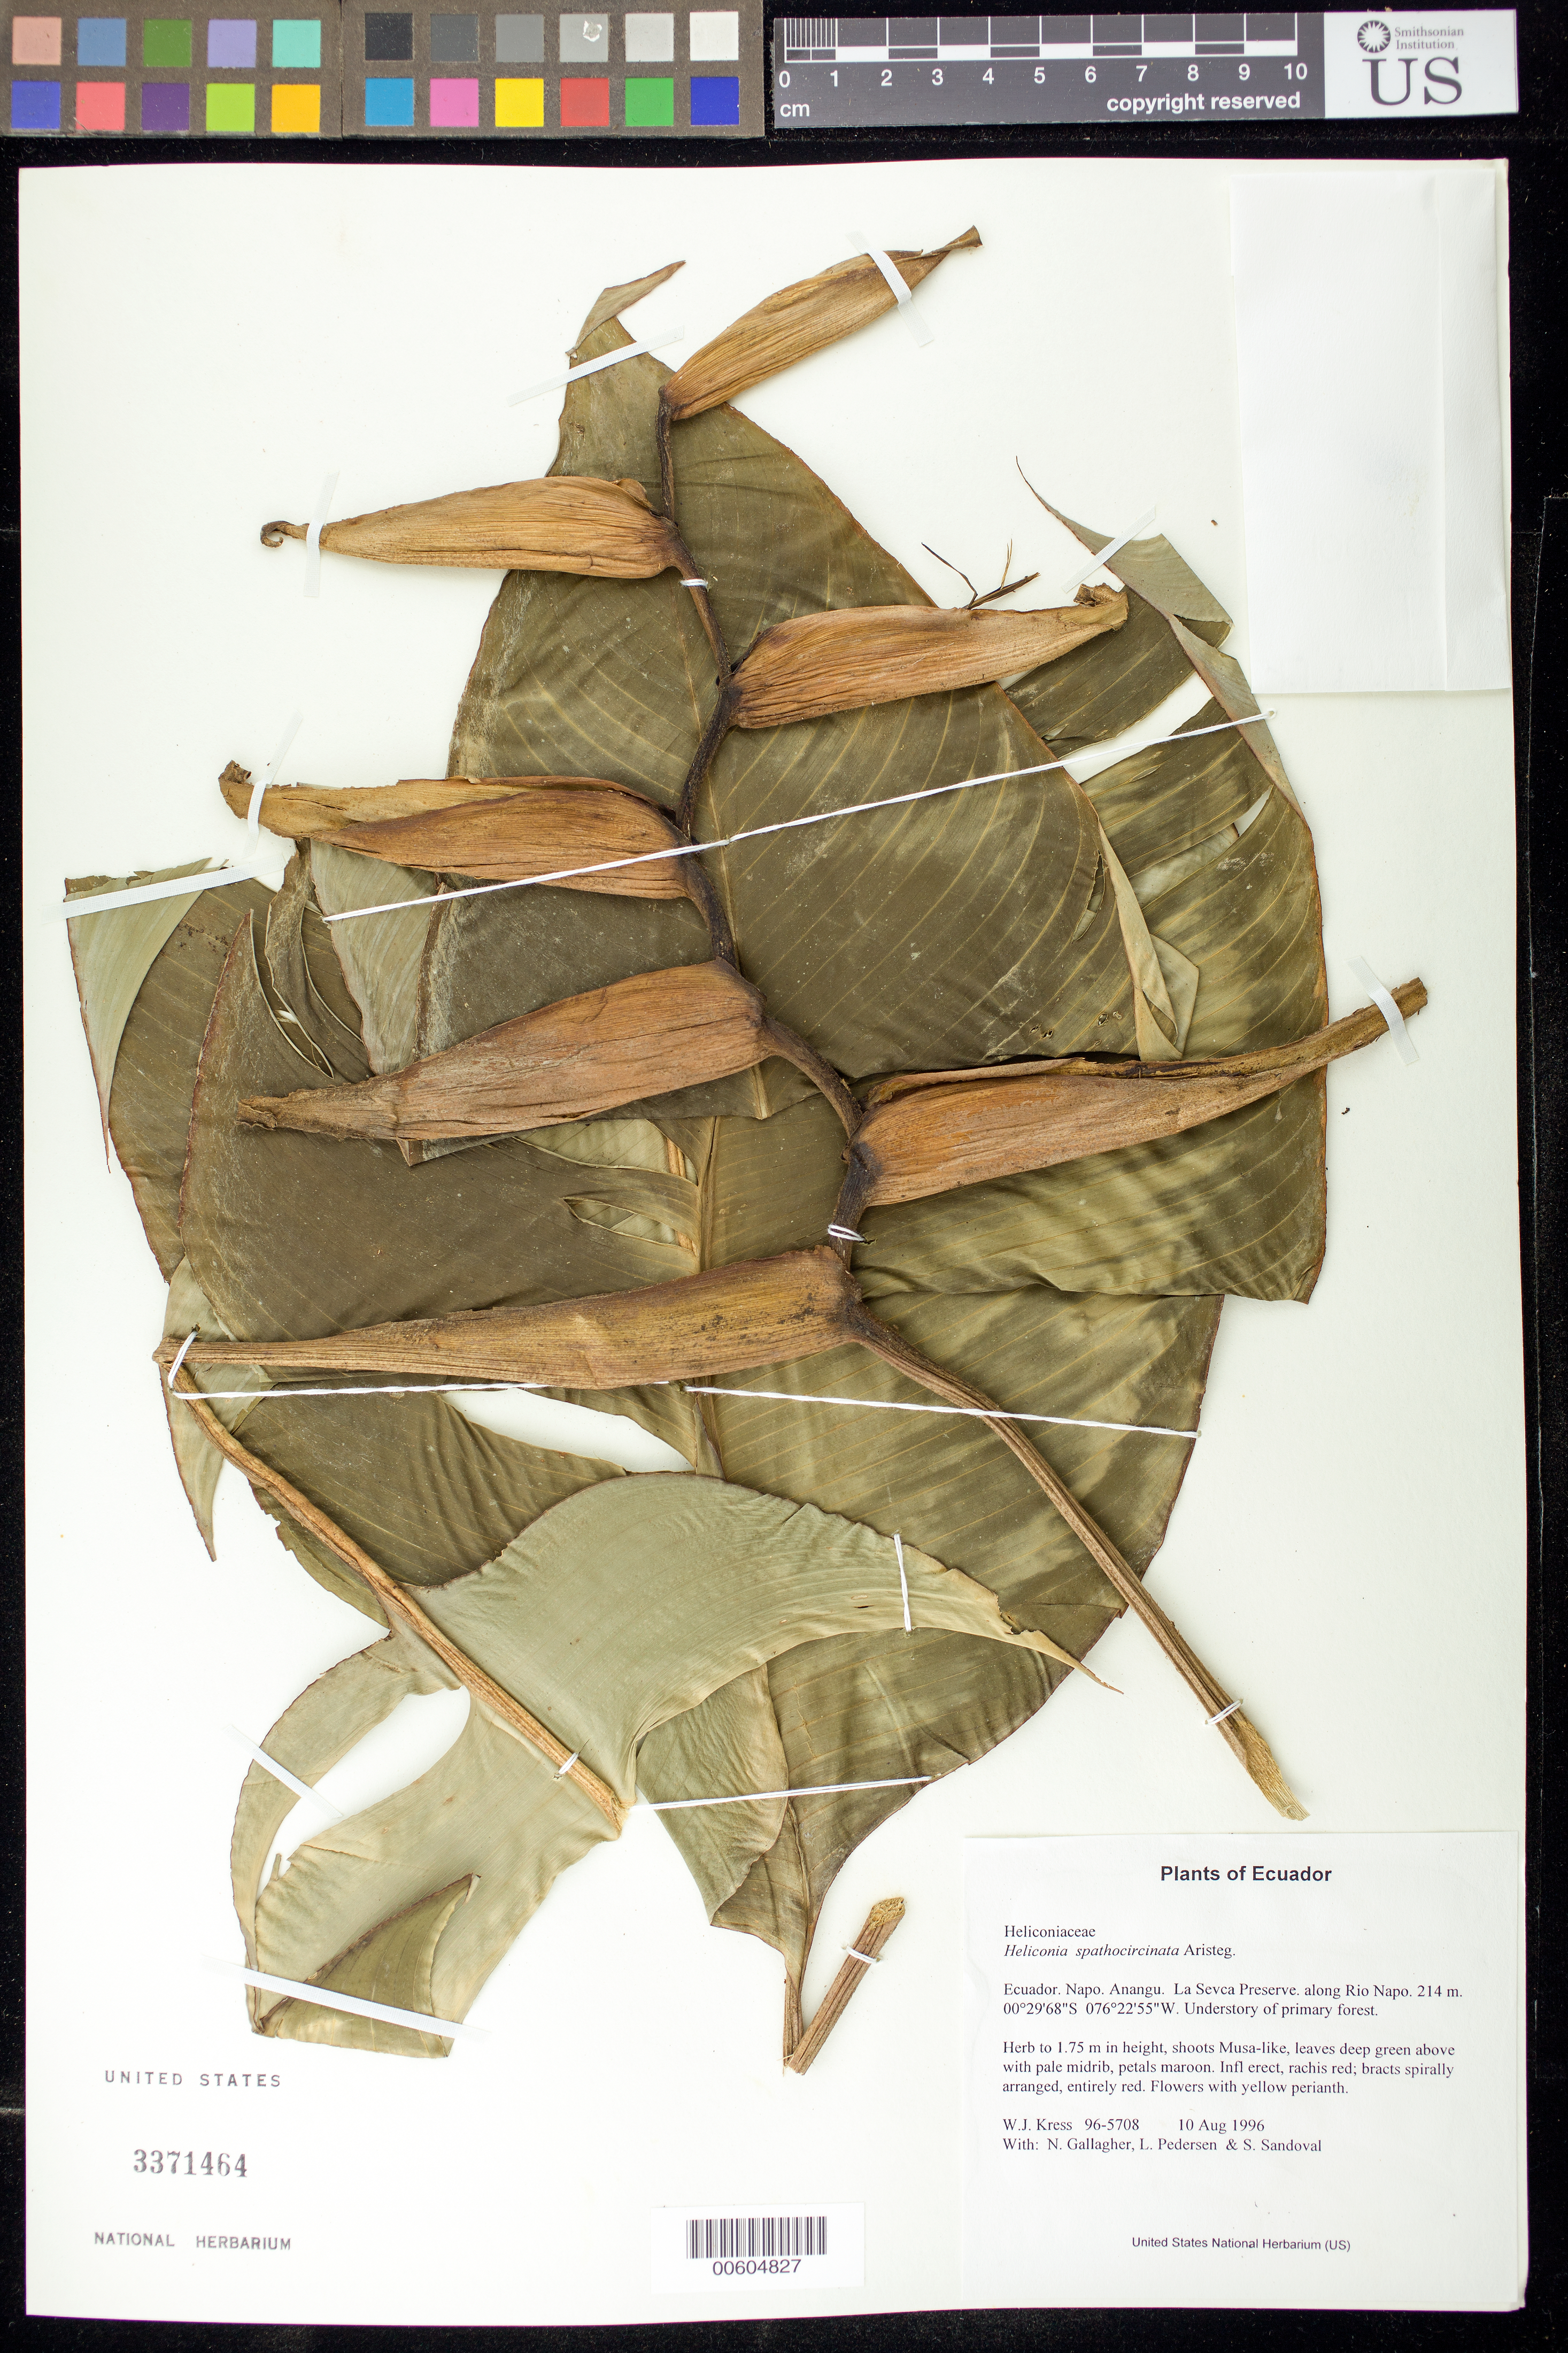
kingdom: Plantae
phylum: Tracheophyta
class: Liliopsida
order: Zingiberales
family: Heliconiaceae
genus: Heliconia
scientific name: Heliconia spathocircinata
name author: Aristeg.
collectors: W. J. Kress, N. L. Gallagher, L. Pedersen & S. Sandoval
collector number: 96-5708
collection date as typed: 10 Aug 1996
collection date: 1996-08-10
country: Ecuador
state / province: Napo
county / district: Anangu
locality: La Sevca Preserve. along Rio Napo.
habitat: Understory of primary forest.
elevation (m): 214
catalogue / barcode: US 3371464